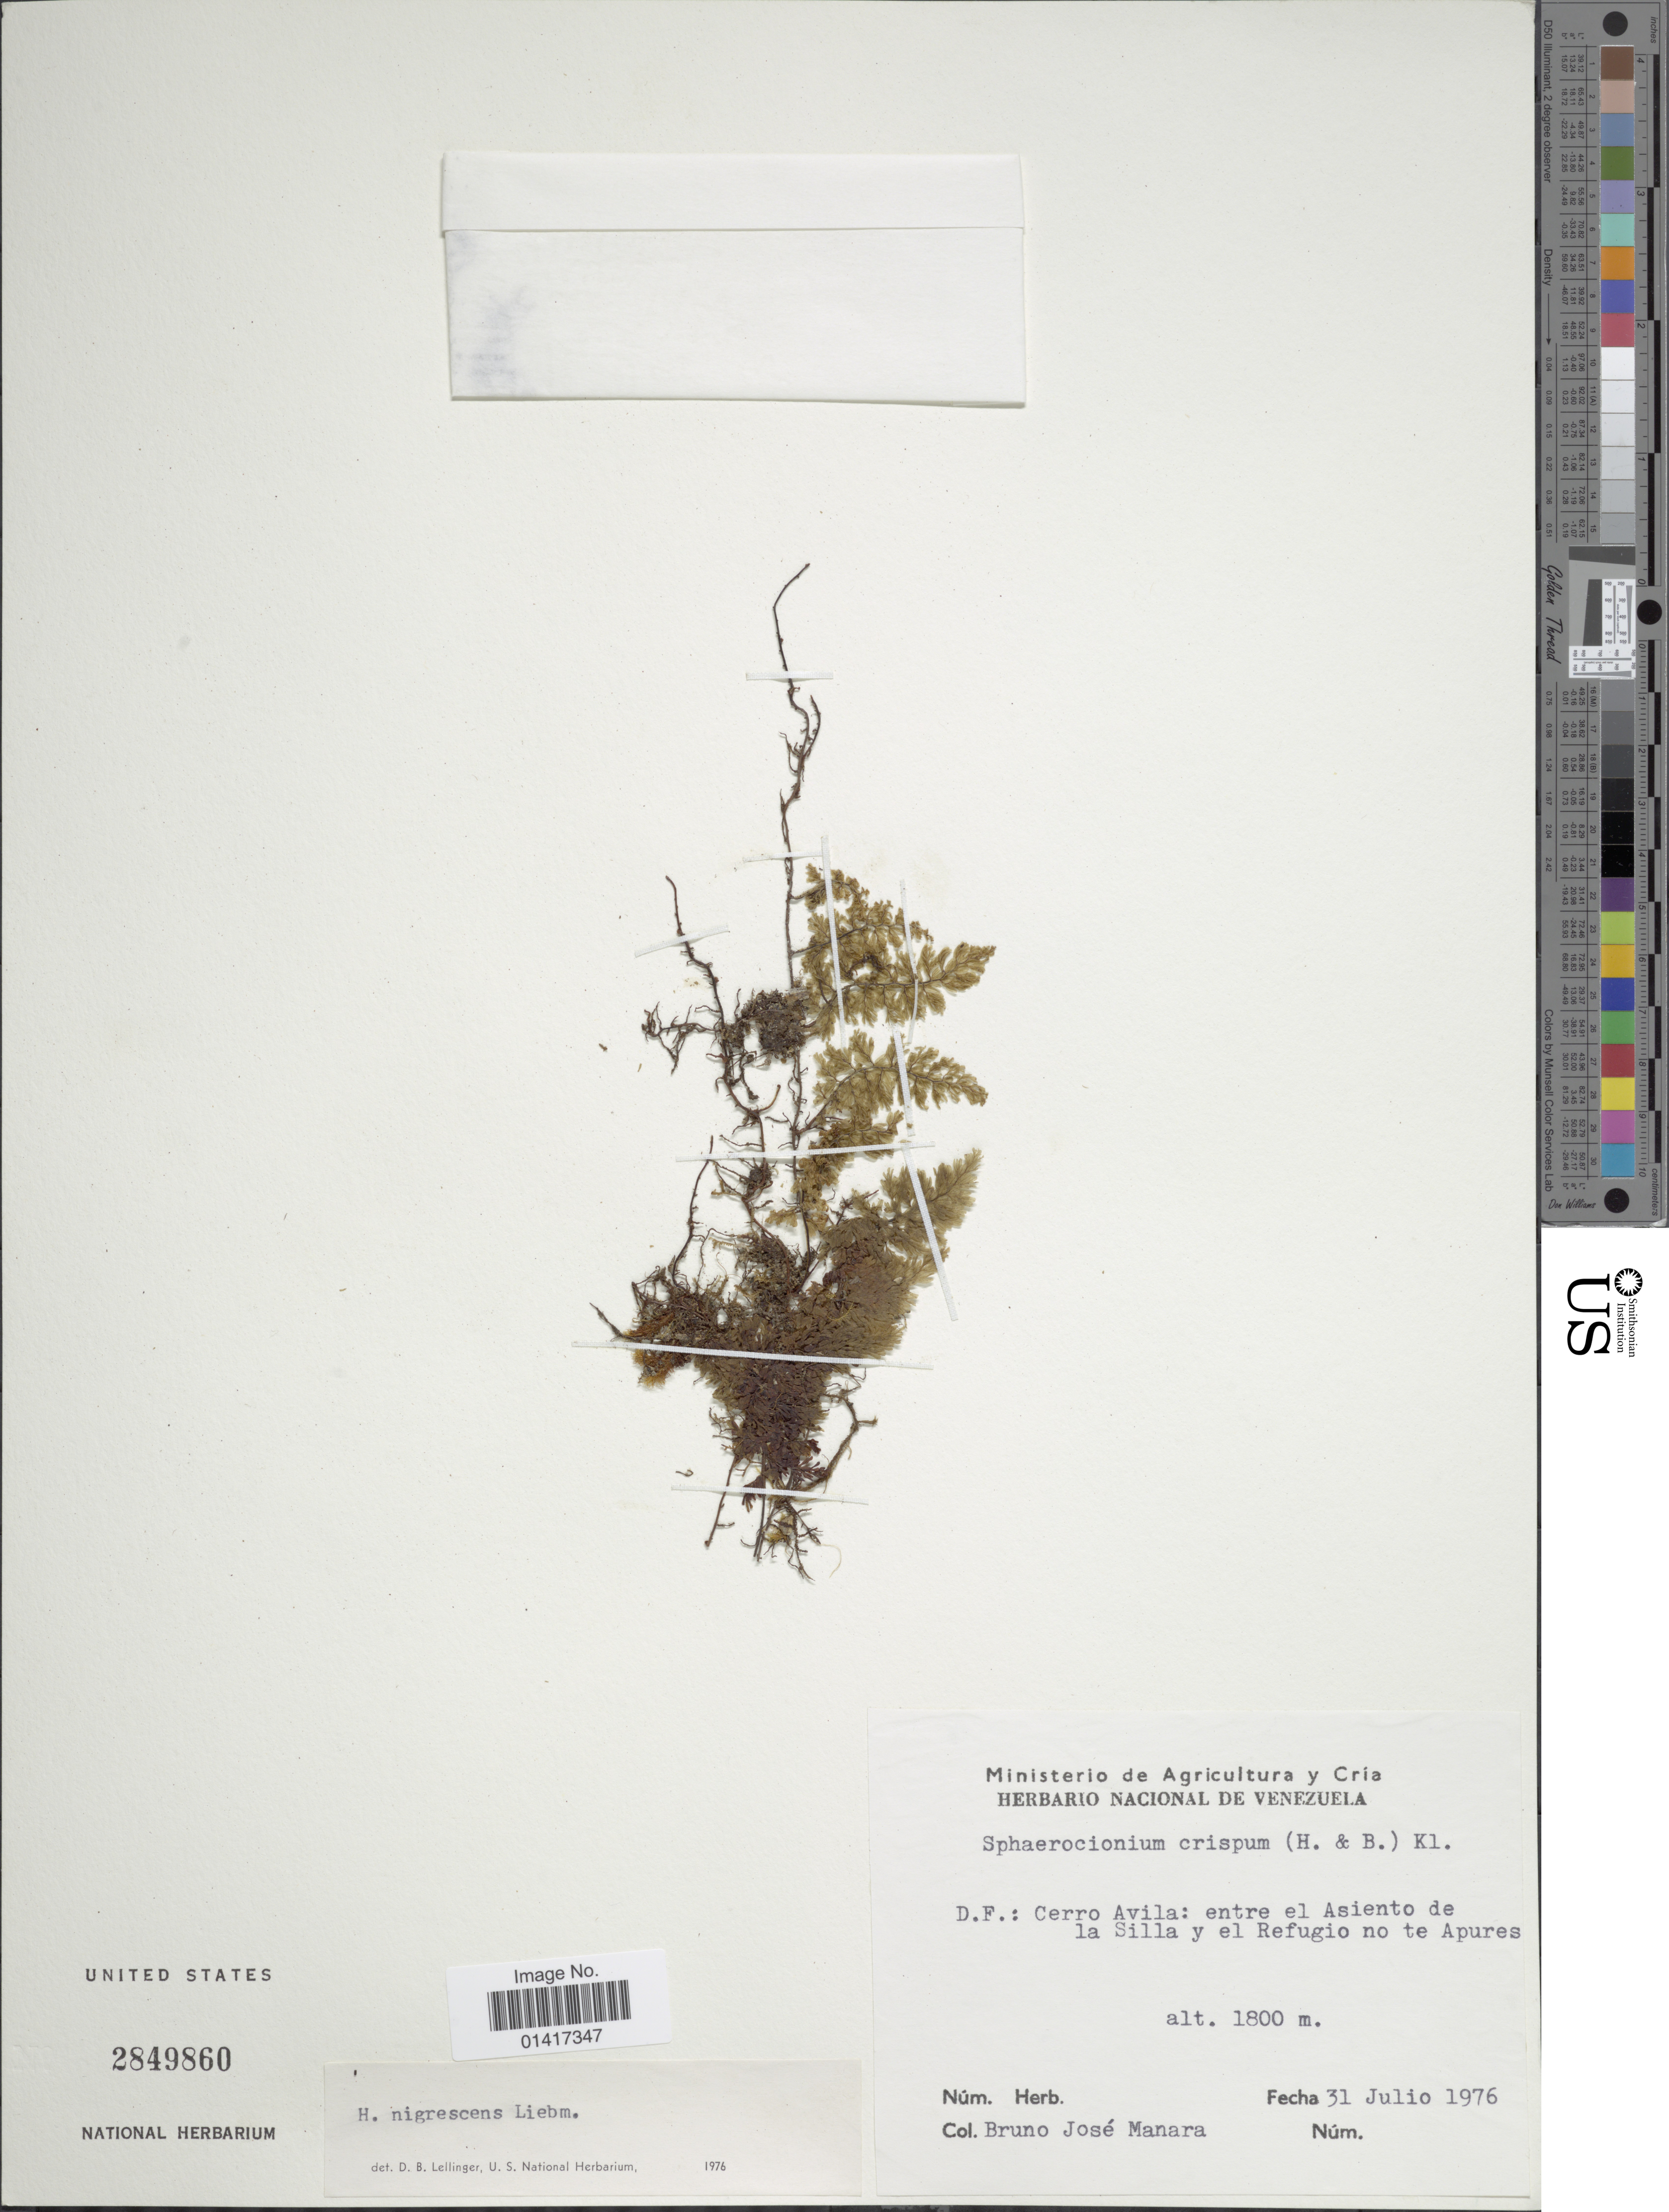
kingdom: Plantae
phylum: Tracheophyta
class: Polypodiopsida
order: Hymenophyllales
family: Hymenophyllaceae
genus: Hymenophyllum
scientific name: Hymenophyllum sp.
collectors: B. Manara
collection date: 1976-07-31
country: Venezuela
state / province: Miranda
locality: Cerro Avila: entre el Asiento de la Silla y el Refugio no te Apures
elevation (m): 1800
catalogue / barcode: US 2849860